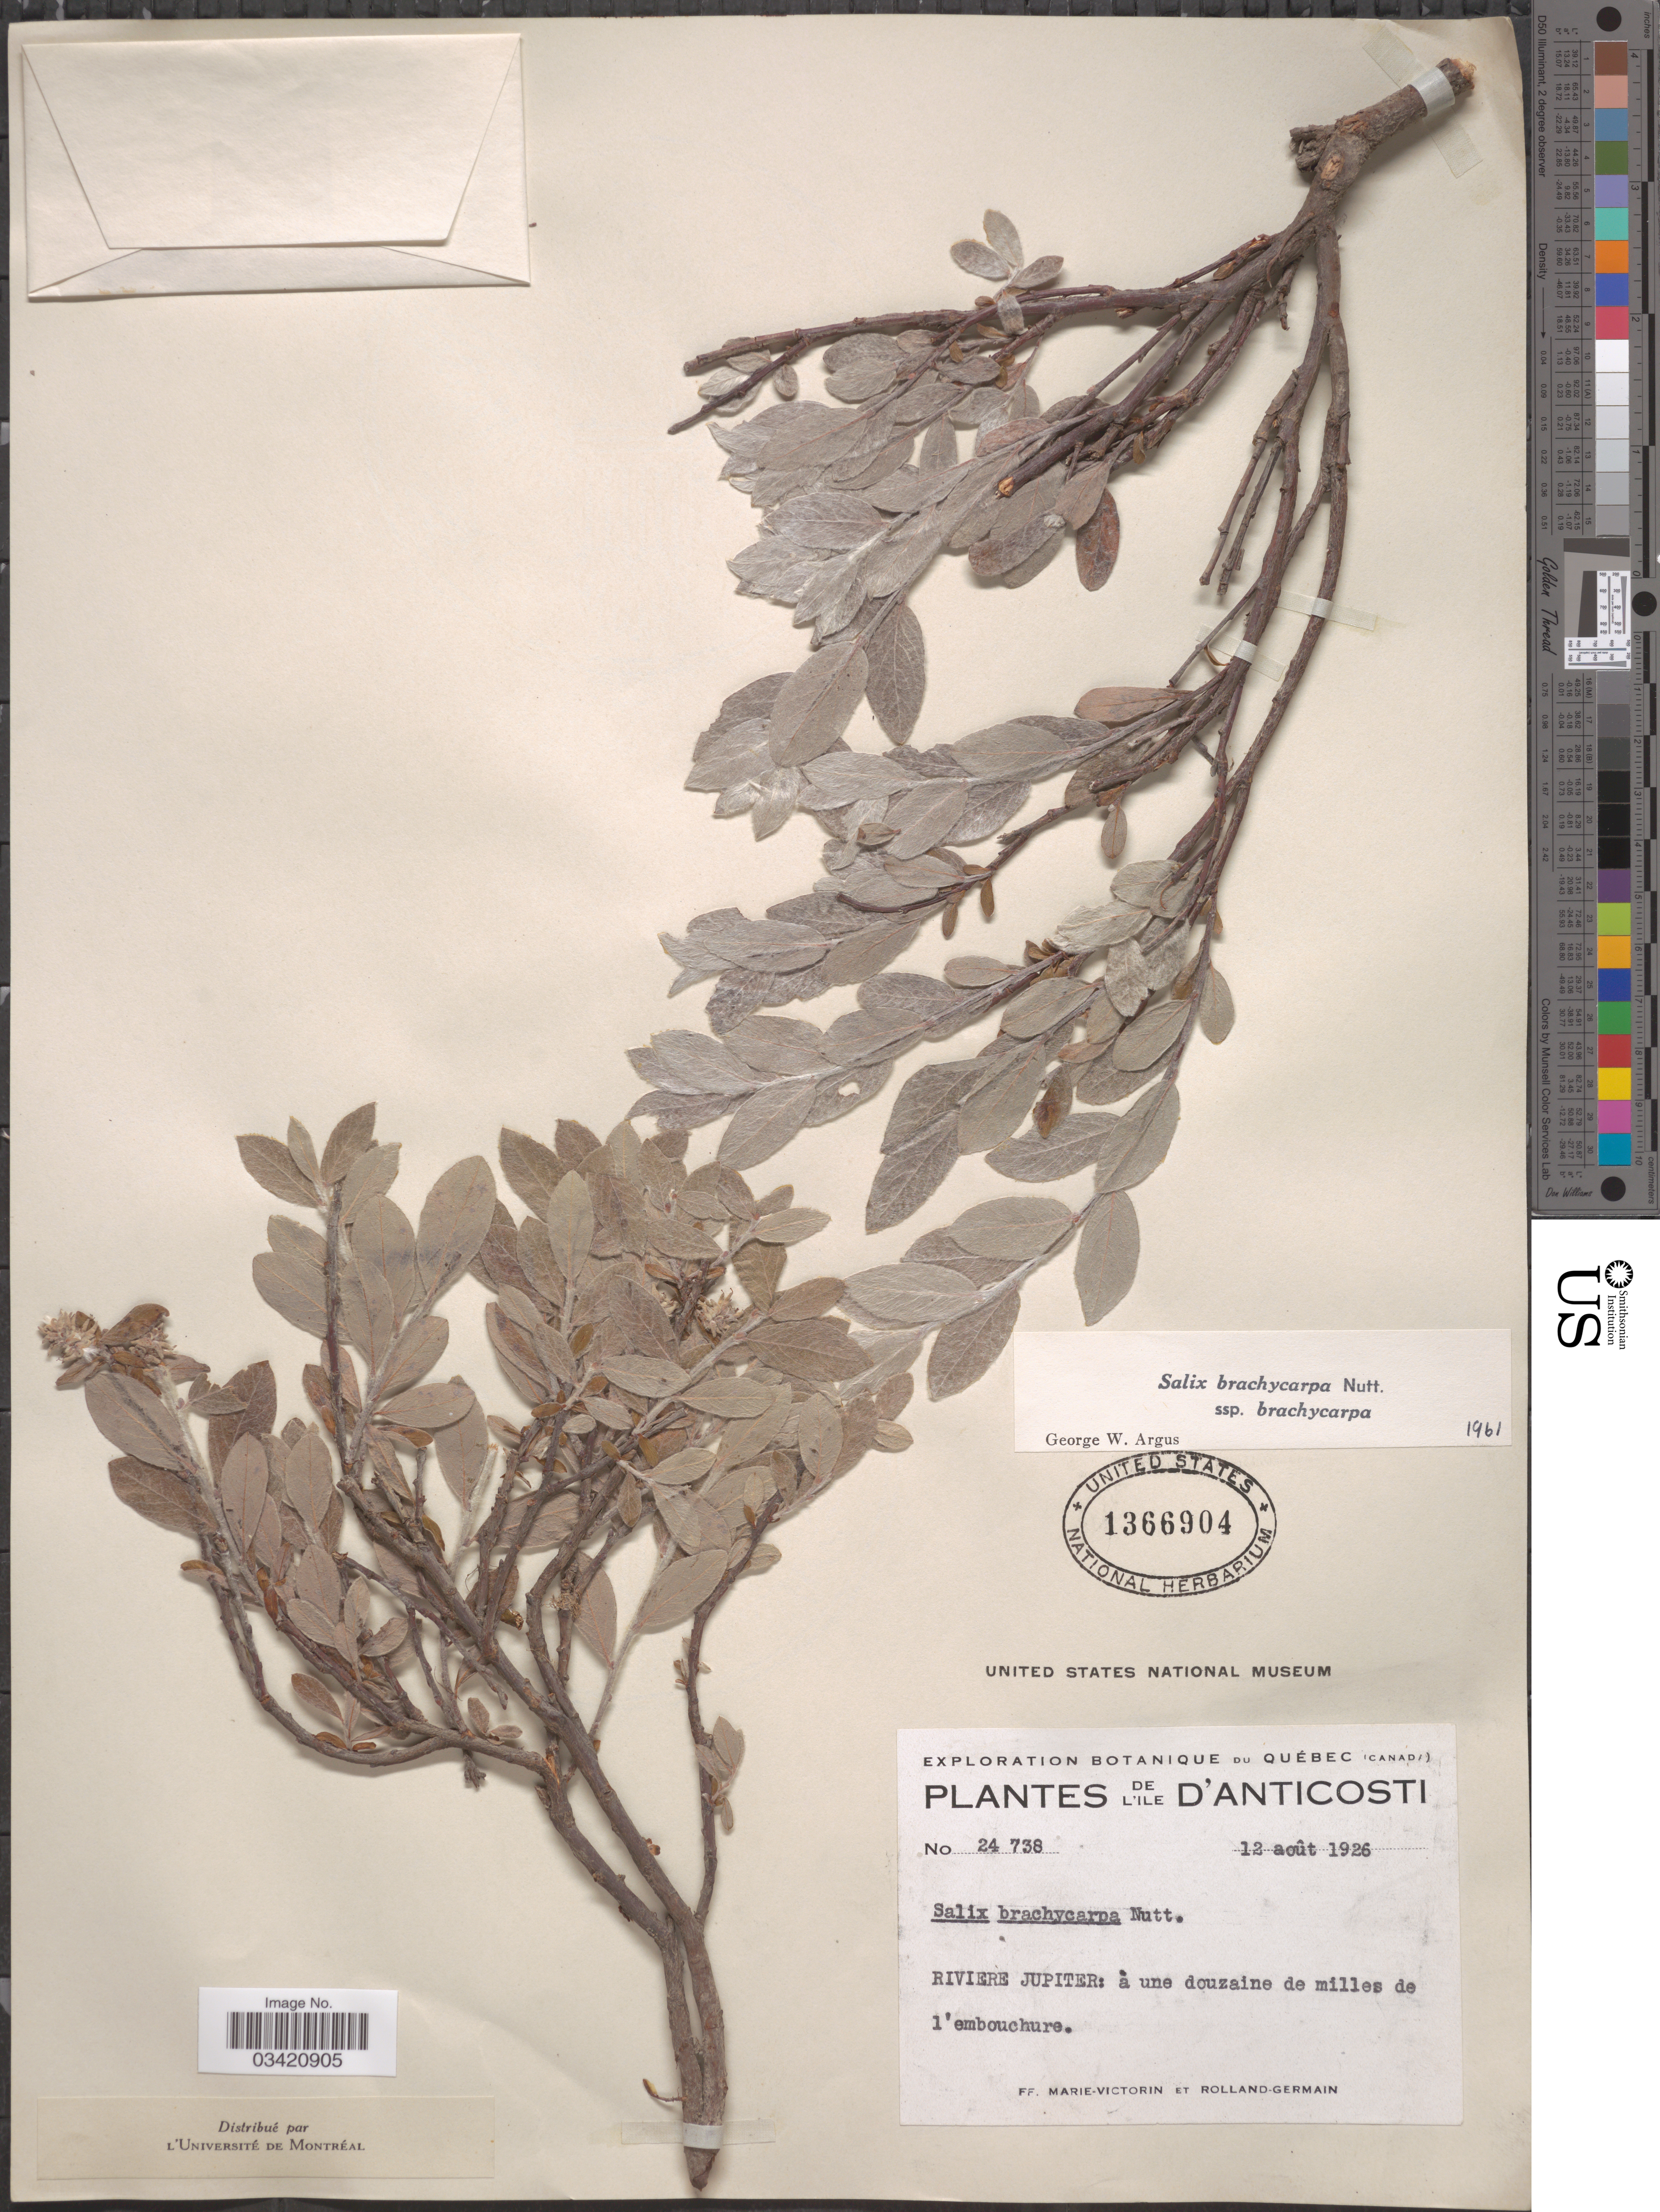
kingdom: Plantae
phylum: Tracheophyta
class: Magnoliopsida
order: Malpighiales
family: Salicaceae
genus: Salix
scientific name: Salix glauca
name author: L.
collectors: F. Marie-Victorin & Rolland-Germain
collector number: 24738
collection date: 1926-08-12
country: Canada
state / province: Quebec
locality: De l'ile D'Anticosti. Riviere Jupiter: à une douzaine de milles de l'embouchure.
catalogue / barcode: US 1366904